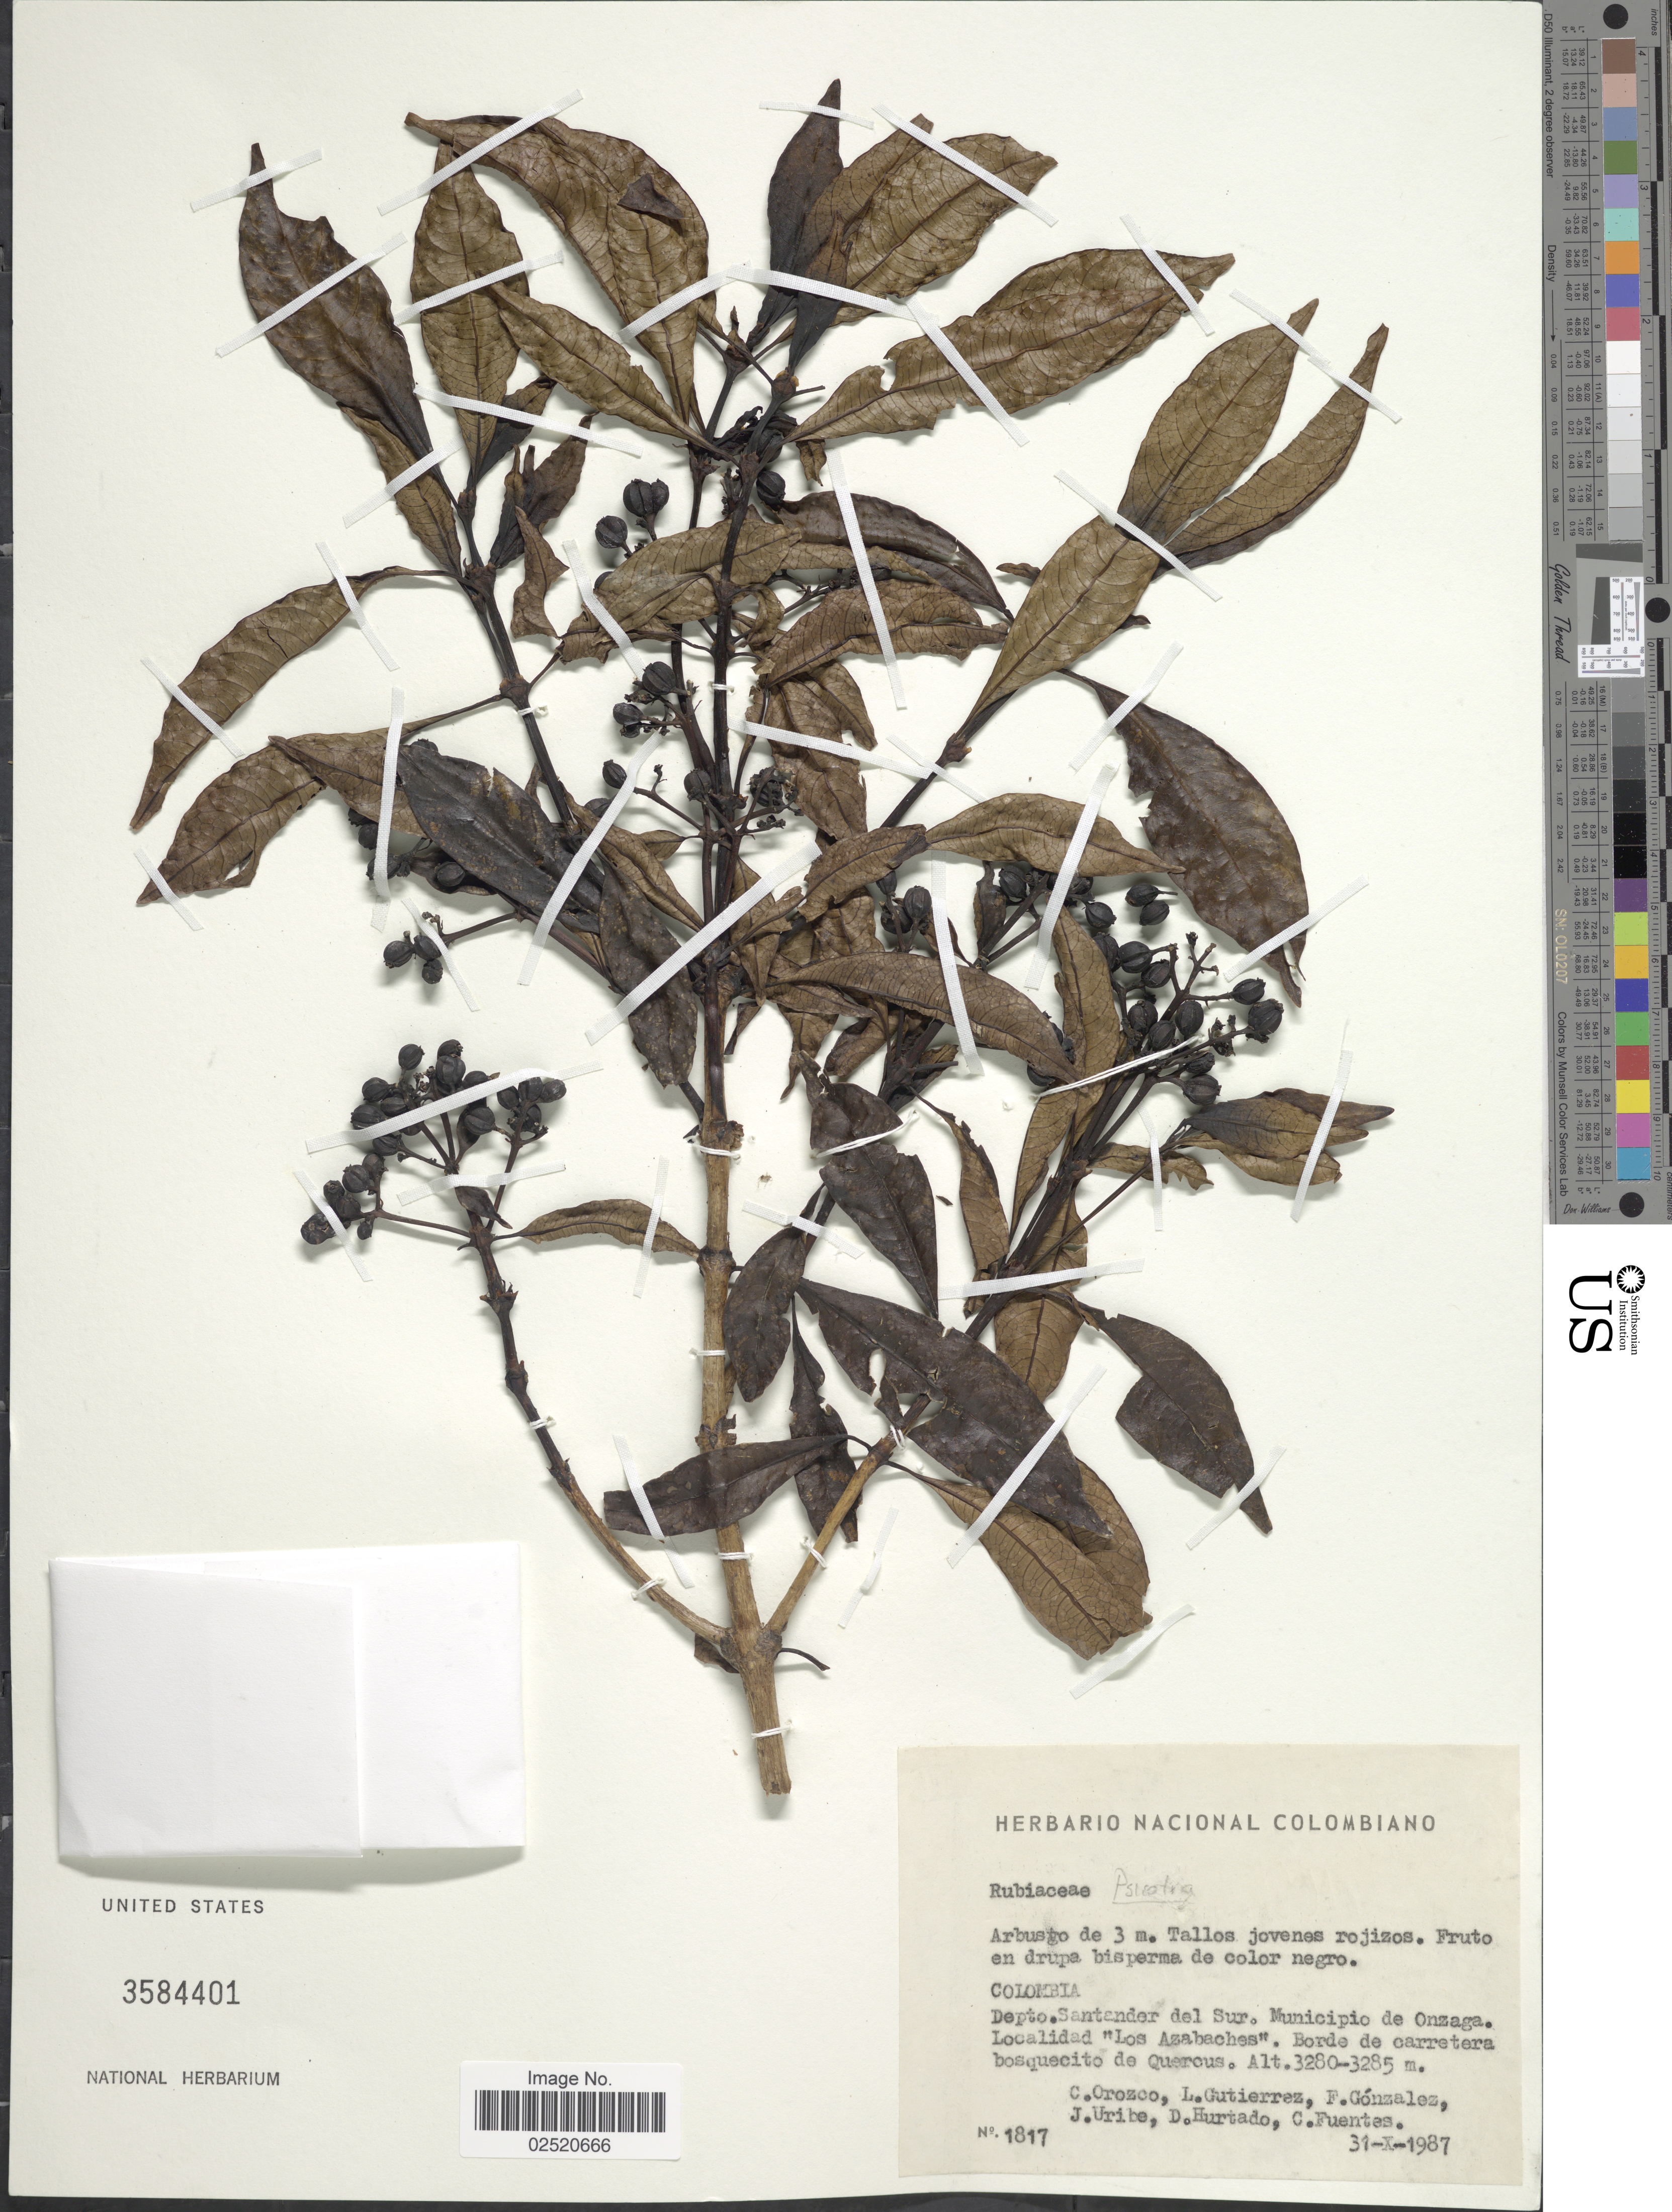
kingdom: Plantae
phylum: Tracheophyta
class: Magnoliopsida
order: Gentianales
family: Rubiaceae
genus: Psychotria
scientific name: Psychotria sp.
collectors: C. I. Orozco, L. Gutiérrez, F. A. González, J. Uribe & et al.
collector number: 1917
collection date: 1987-10-31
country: Colombia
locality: Depto. Santander del Sur. Municipio de Onzaga. Localidad "Los Azabaches"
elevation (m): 3280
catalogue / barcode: US 3584401